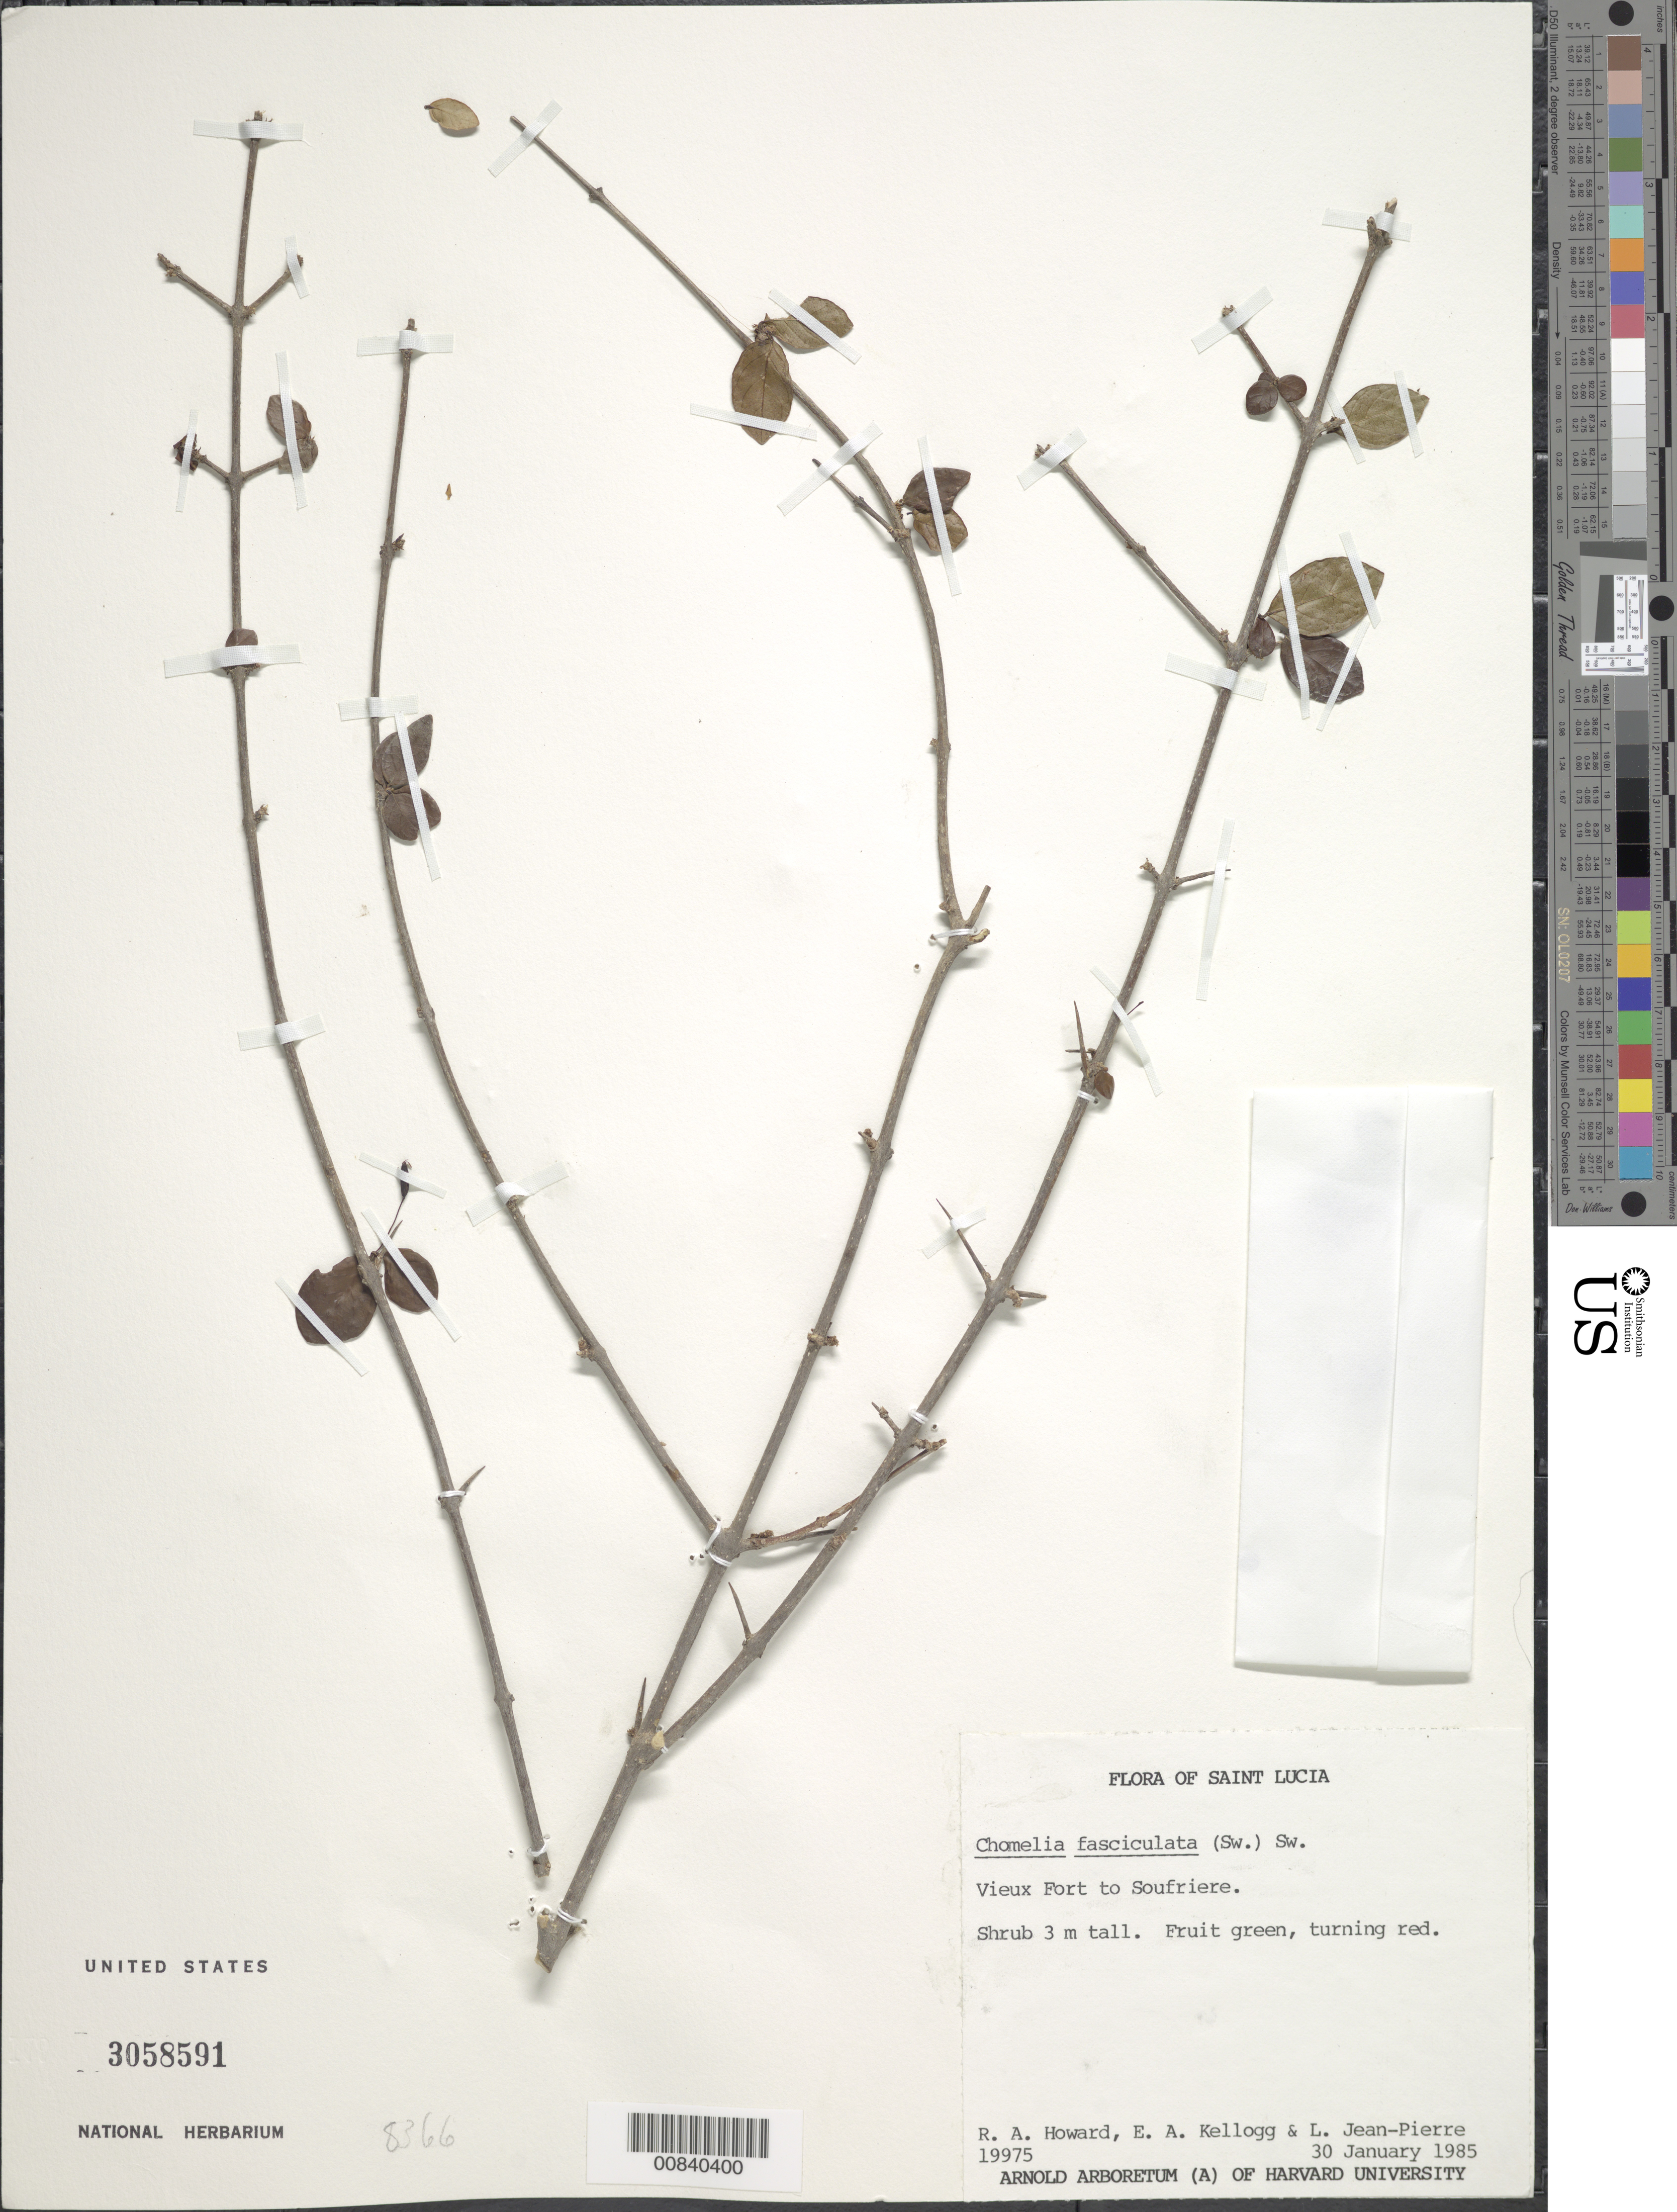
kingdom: Plantae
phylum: Tracheophyta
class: Magnoliopsida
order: Gentianales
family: Rubiaceae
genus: Chomelia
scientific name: Chomelia fasciculata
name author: (Sw.) Sw.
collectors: R. A. Howard, E. A. Kellogg & L. L. Jean-Pierre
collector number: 19975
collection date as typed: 30 Jan 1985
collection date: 1985-01-30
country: St. Lucia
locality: Vieux Fort Soufriere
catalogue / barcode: US 3058591